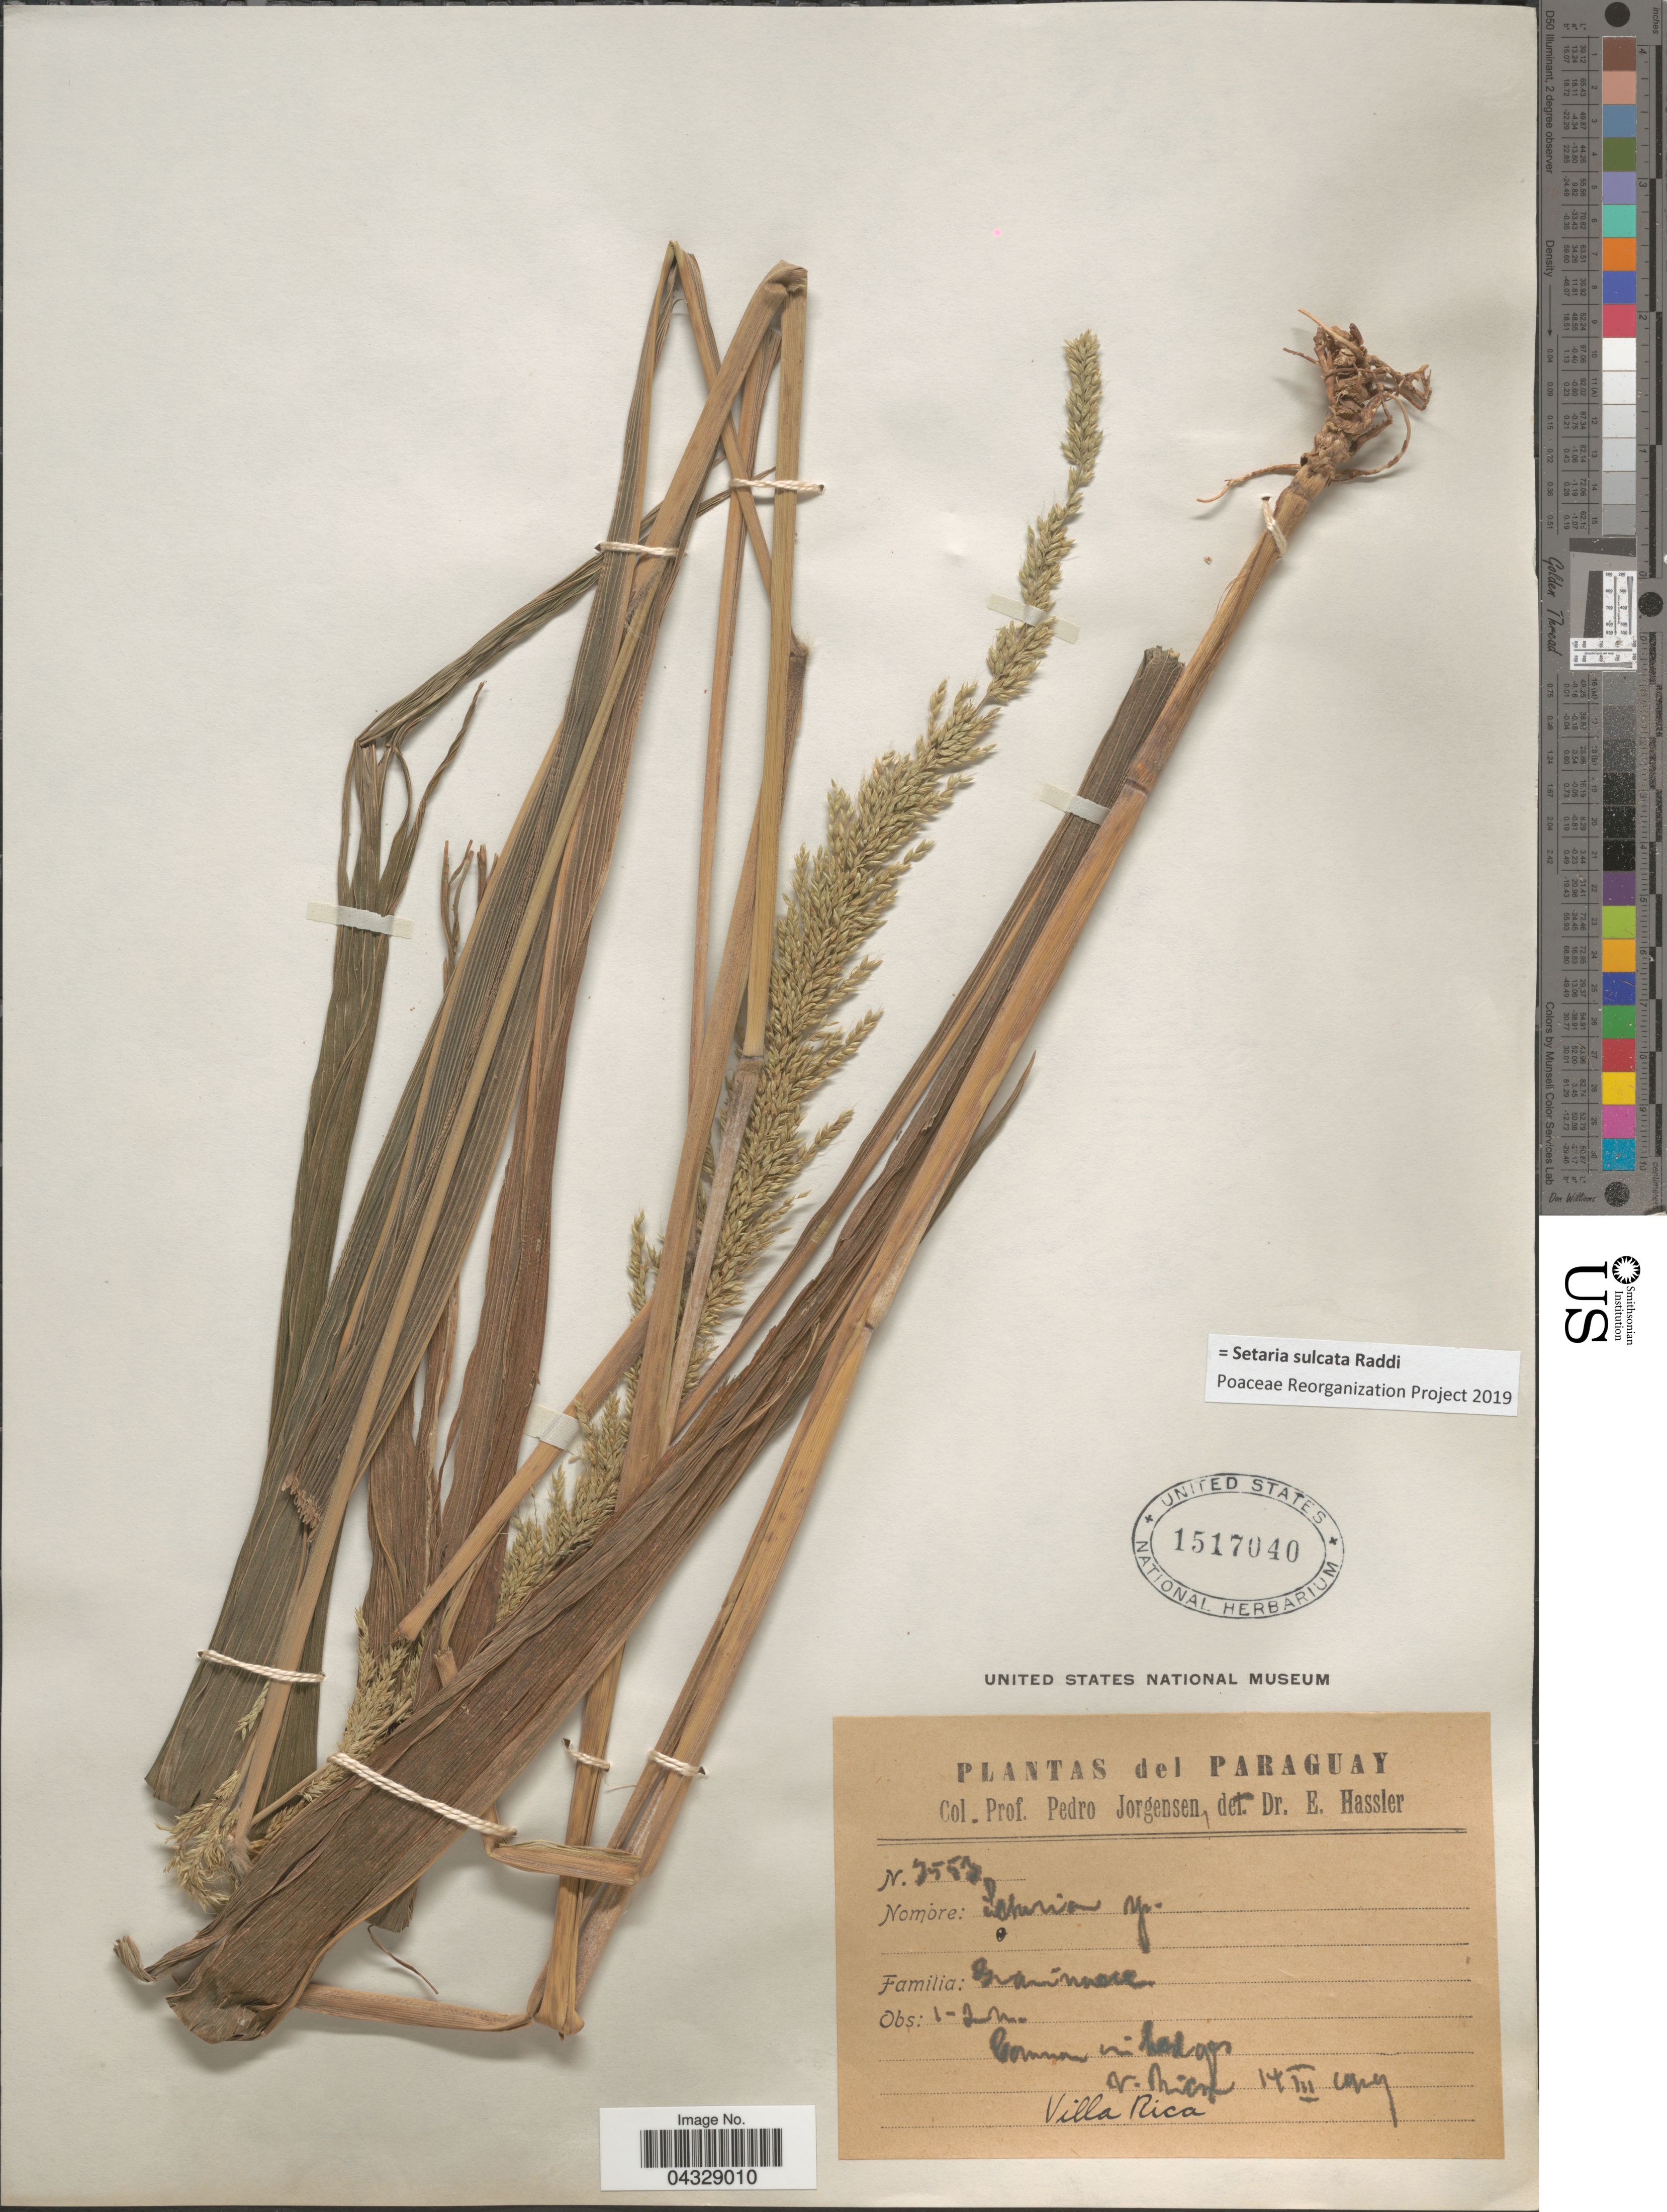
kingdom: Plantae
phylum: Tracheophyta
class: Liliopsida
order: Poales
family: Poaceae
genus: Setaria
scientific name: Setaria sulcata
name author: Raddi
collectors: P. Jörgensen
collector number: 2553*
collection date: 1929-03-14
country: Paraguay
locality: Villa Rica.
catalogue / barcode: US 1517040